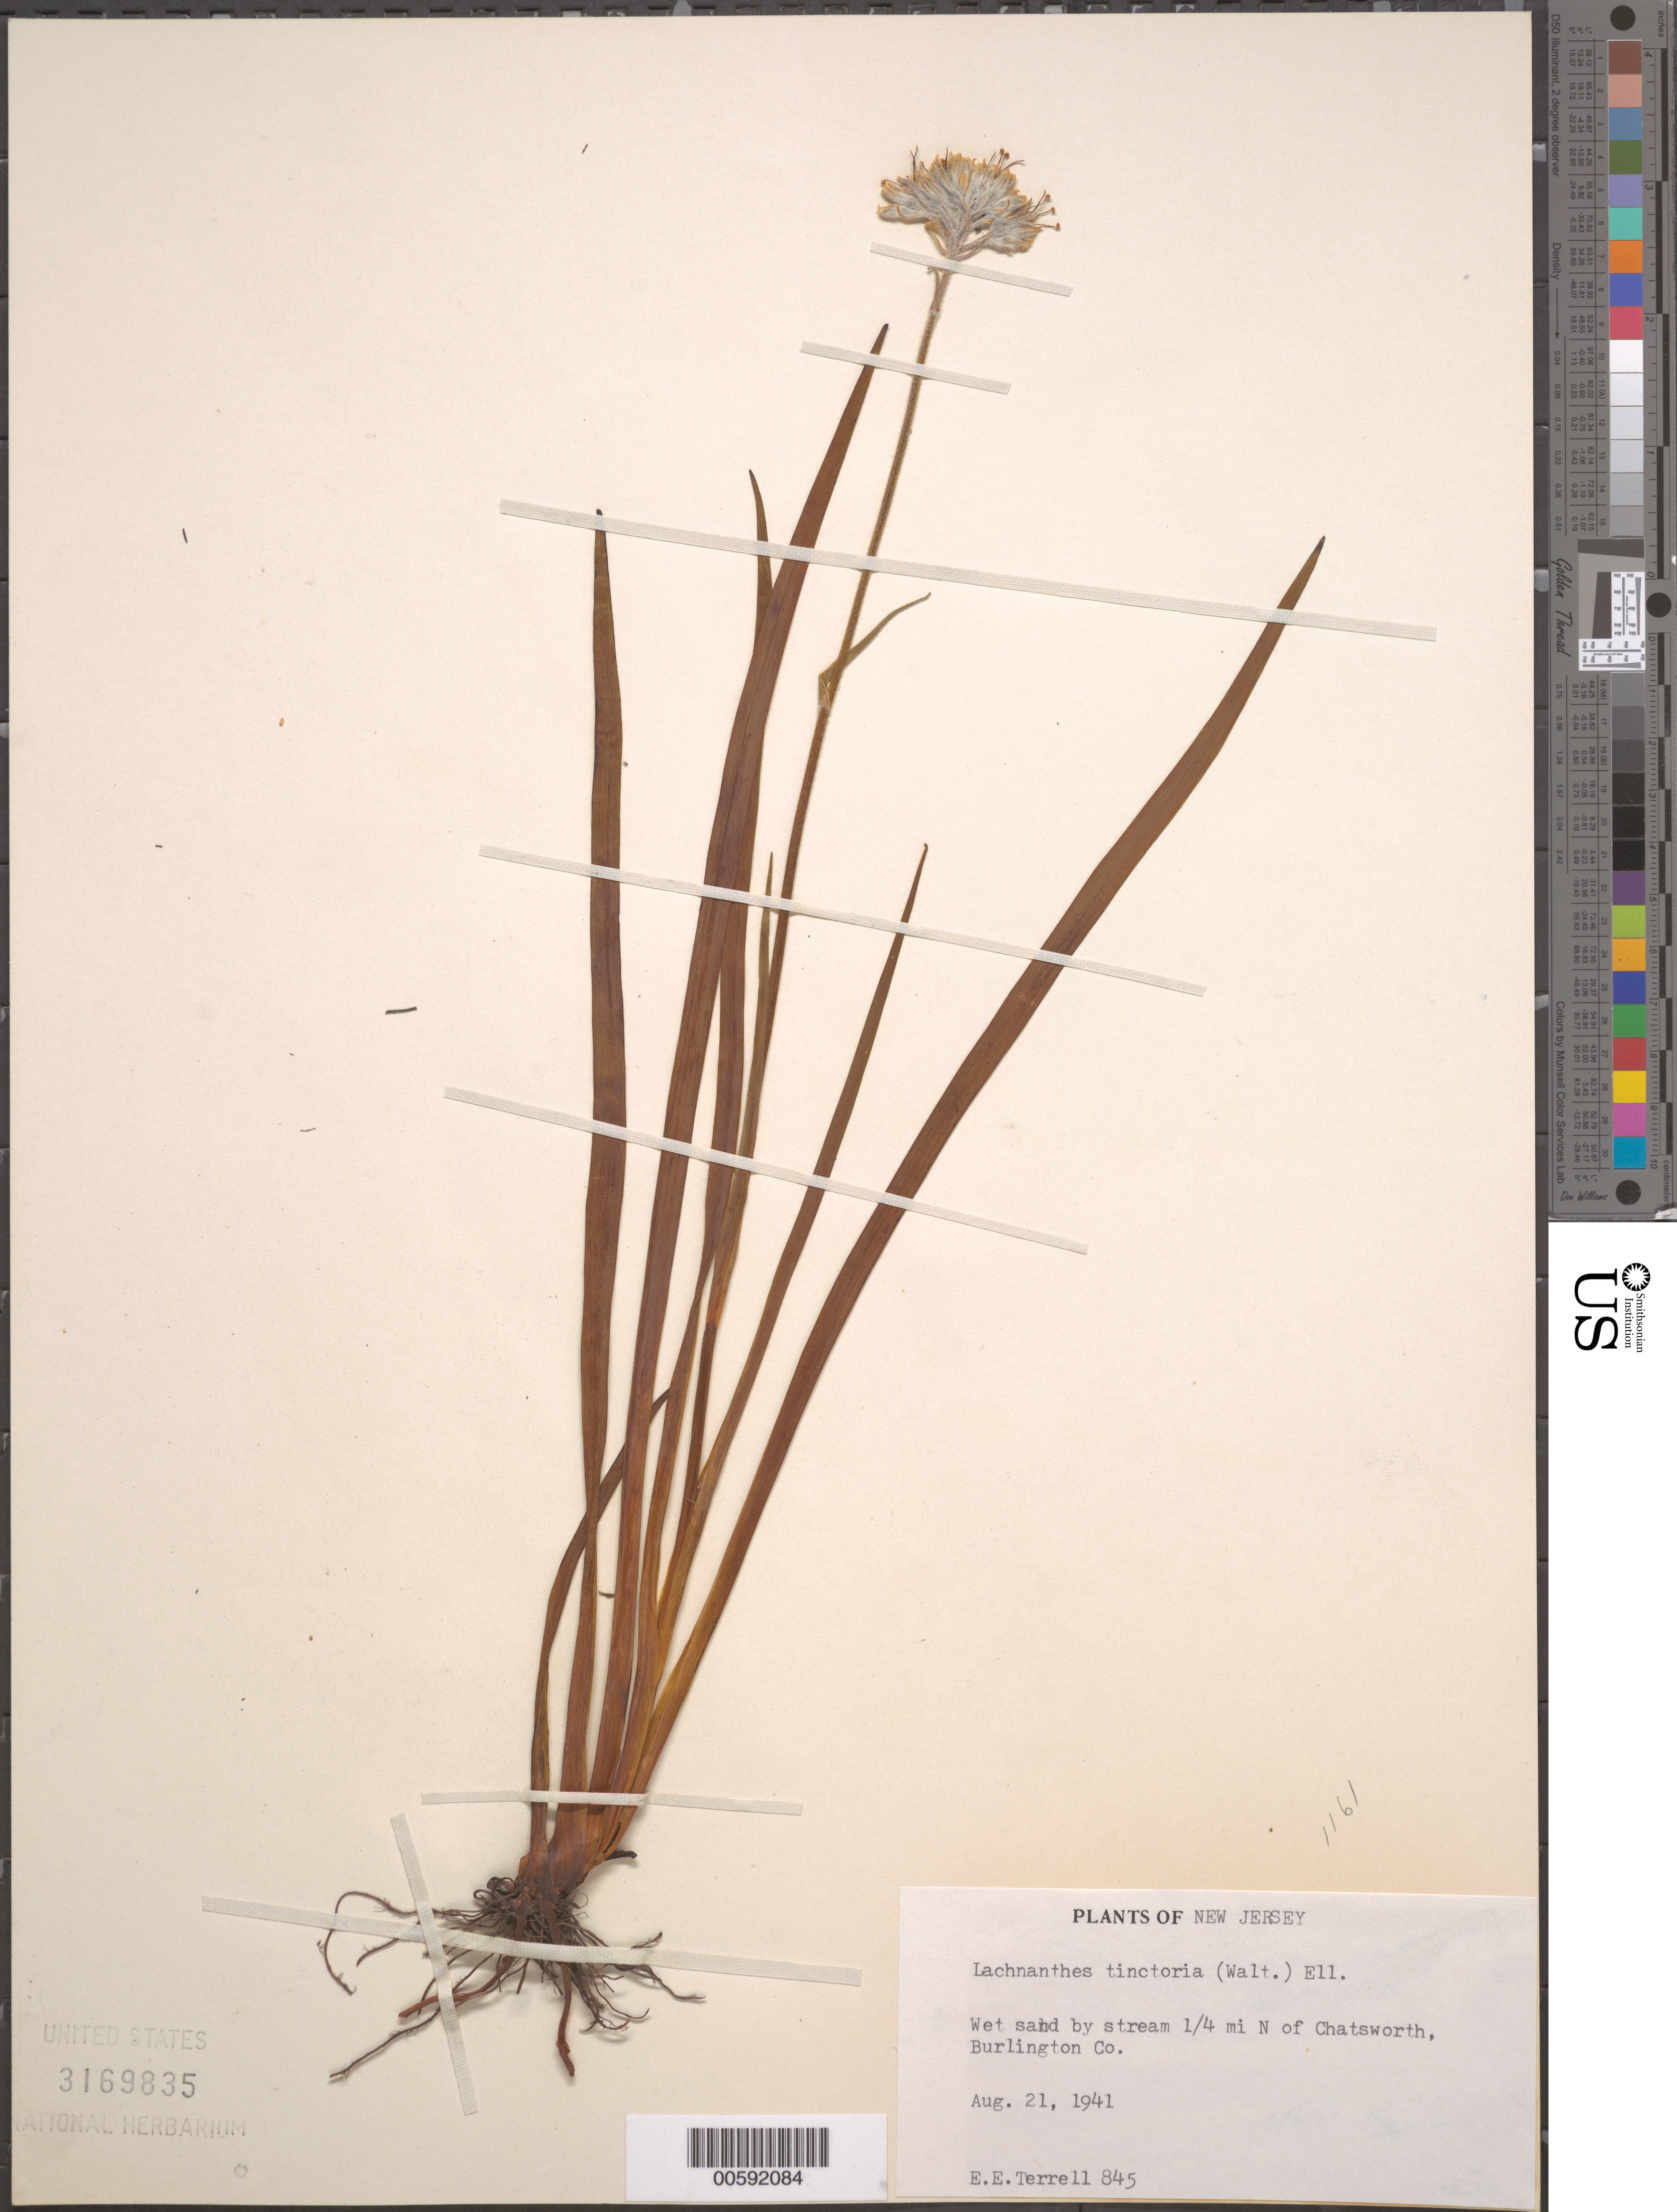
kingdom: Plantae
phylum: Tracheophyta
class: Liliopsida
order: Commelinales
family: Haemodoraceae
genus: Lachnanthes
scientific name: Lachnanthes tinctoria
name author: (Walter ex J.F. Gmel.) Elliott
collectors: E. E. Terrell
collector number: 845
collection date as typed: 21 Aug 1941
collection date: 1941-08-21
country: United States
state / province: New Jersey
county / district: Burlington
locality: N of Chatsworth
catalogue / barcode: US 3169835